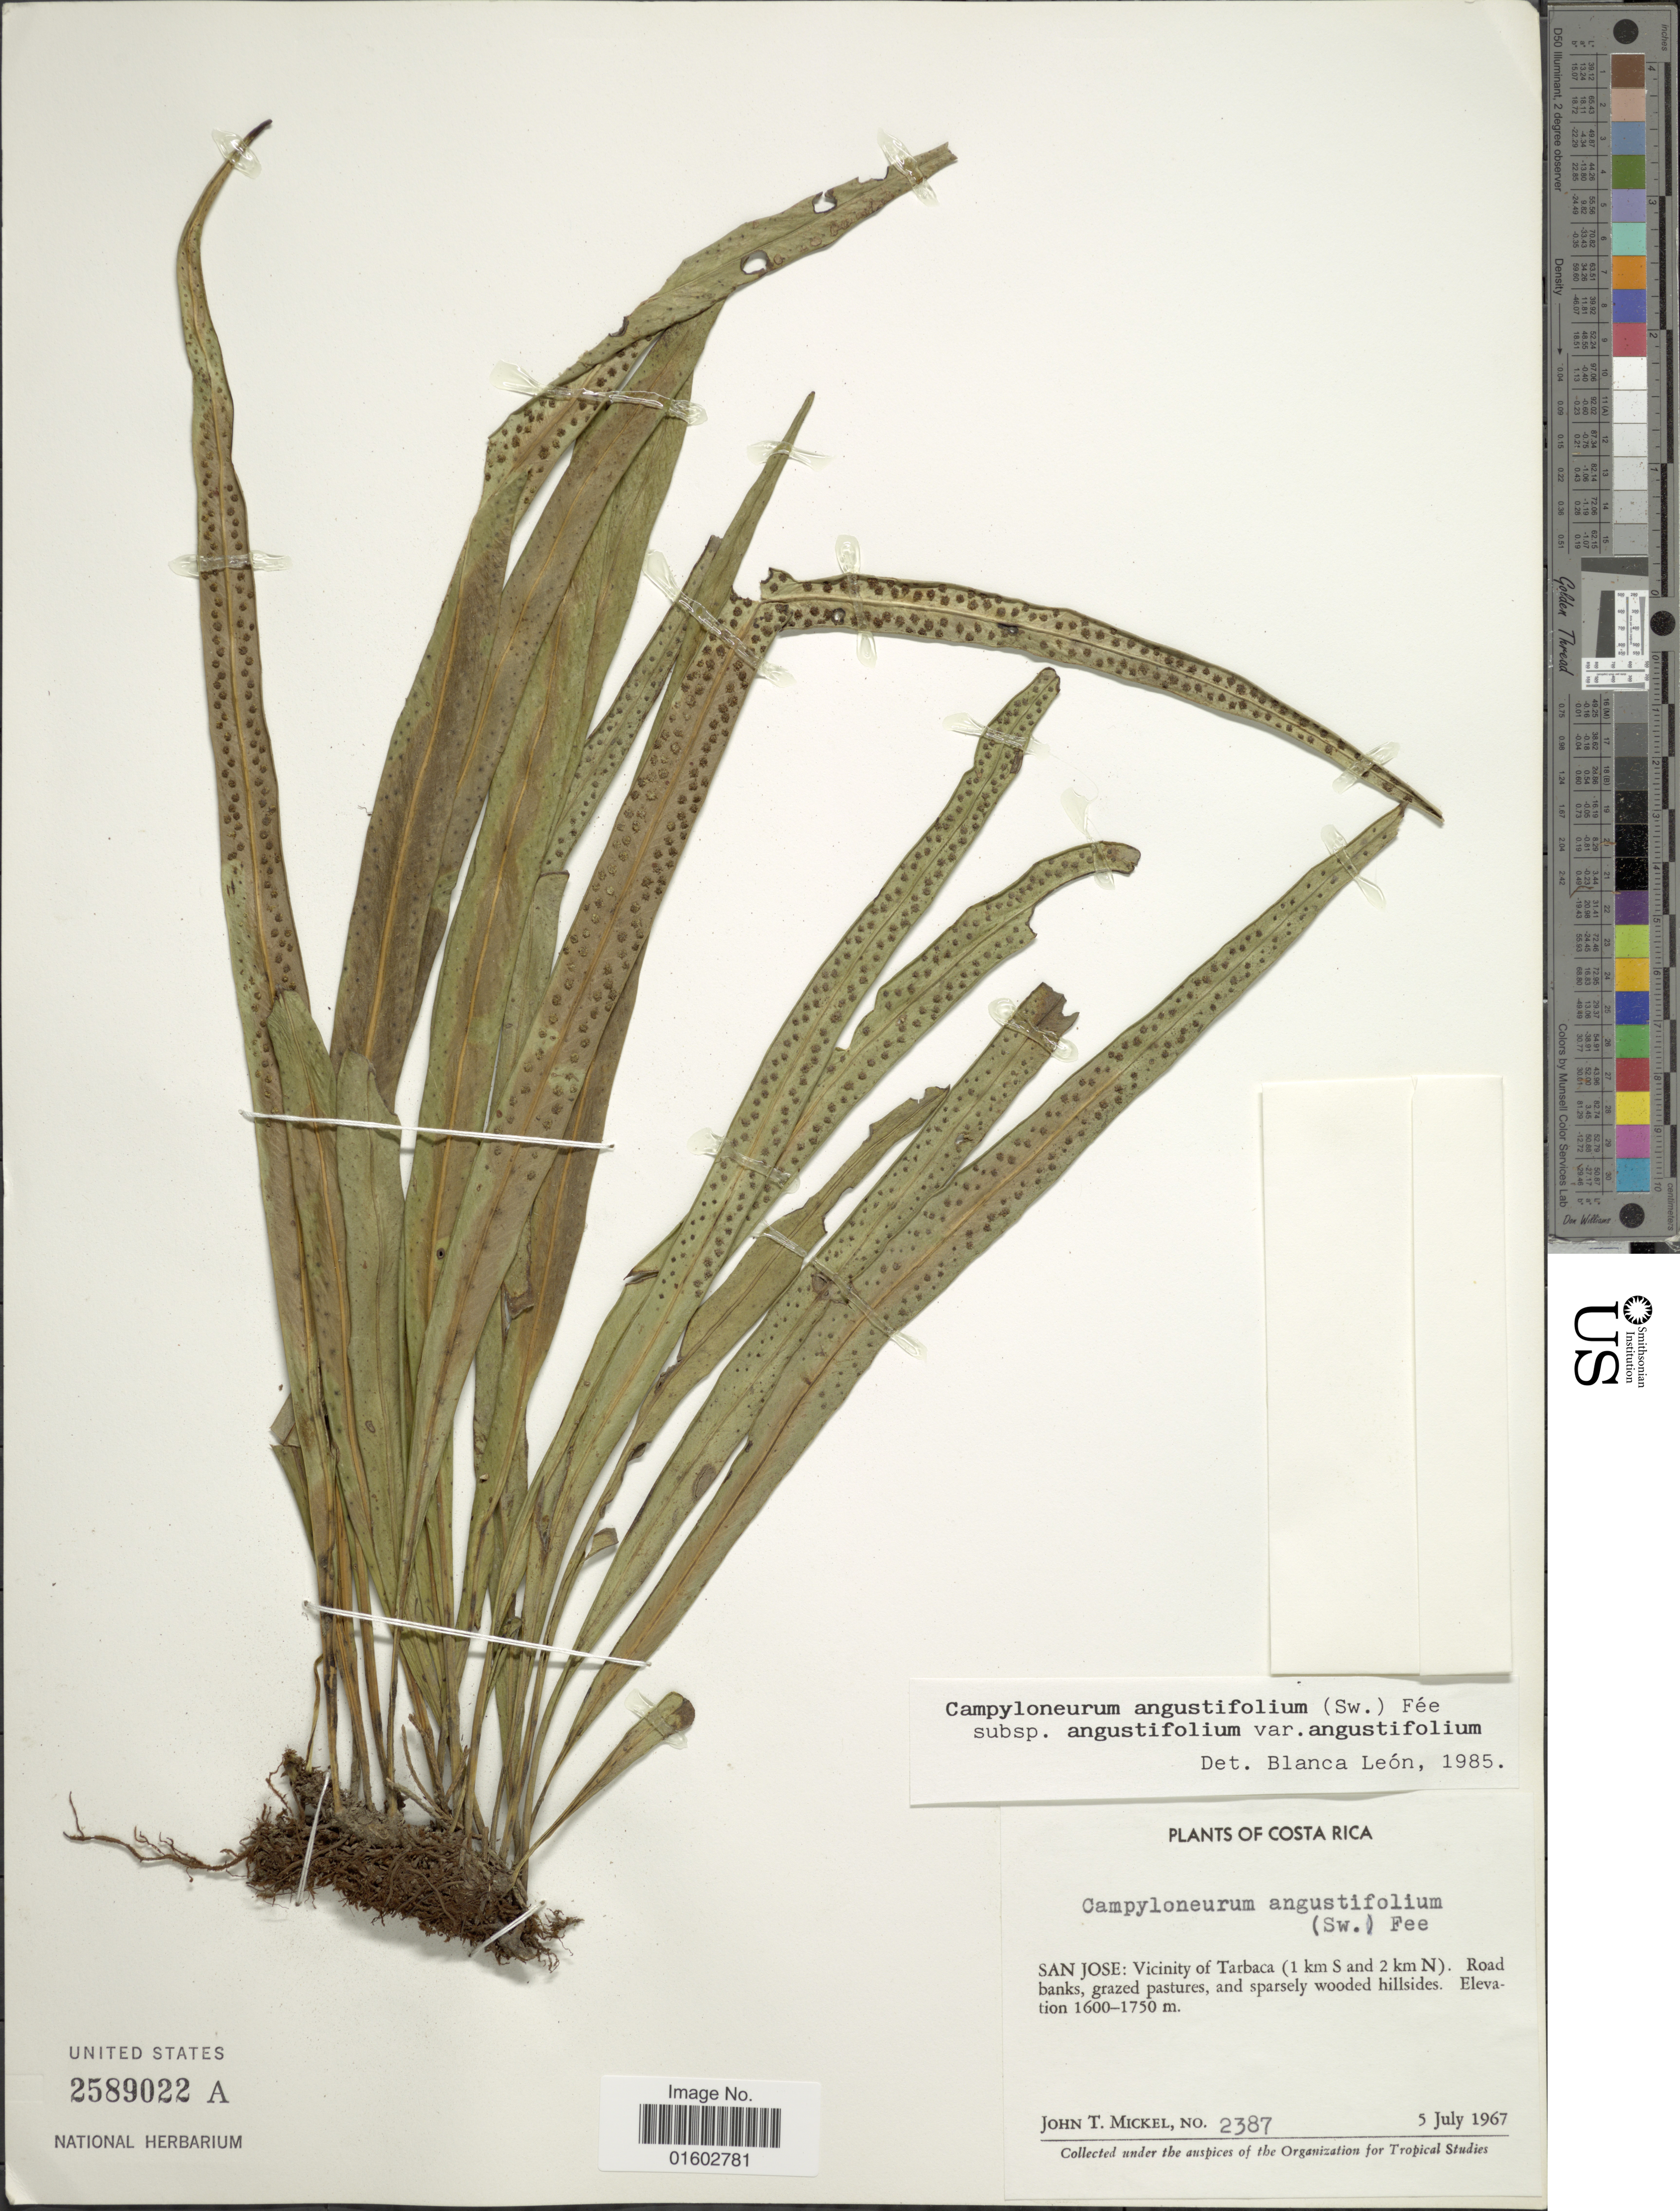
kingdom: Plantae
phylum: Tracheophyta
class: Polypodiopsida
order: Polypodiales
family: Polypodiaceae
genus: Campyloneurum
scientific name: Campyloneurum angustifolium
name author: (Sw.) Fée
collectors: J. T. Mickel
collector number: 2387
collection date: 1967-07-05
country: Costa Rica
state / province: San José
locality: Vicinity of Tarbaca (1 km S and 2 km N)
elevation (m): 1600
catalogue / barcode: US 2589022A